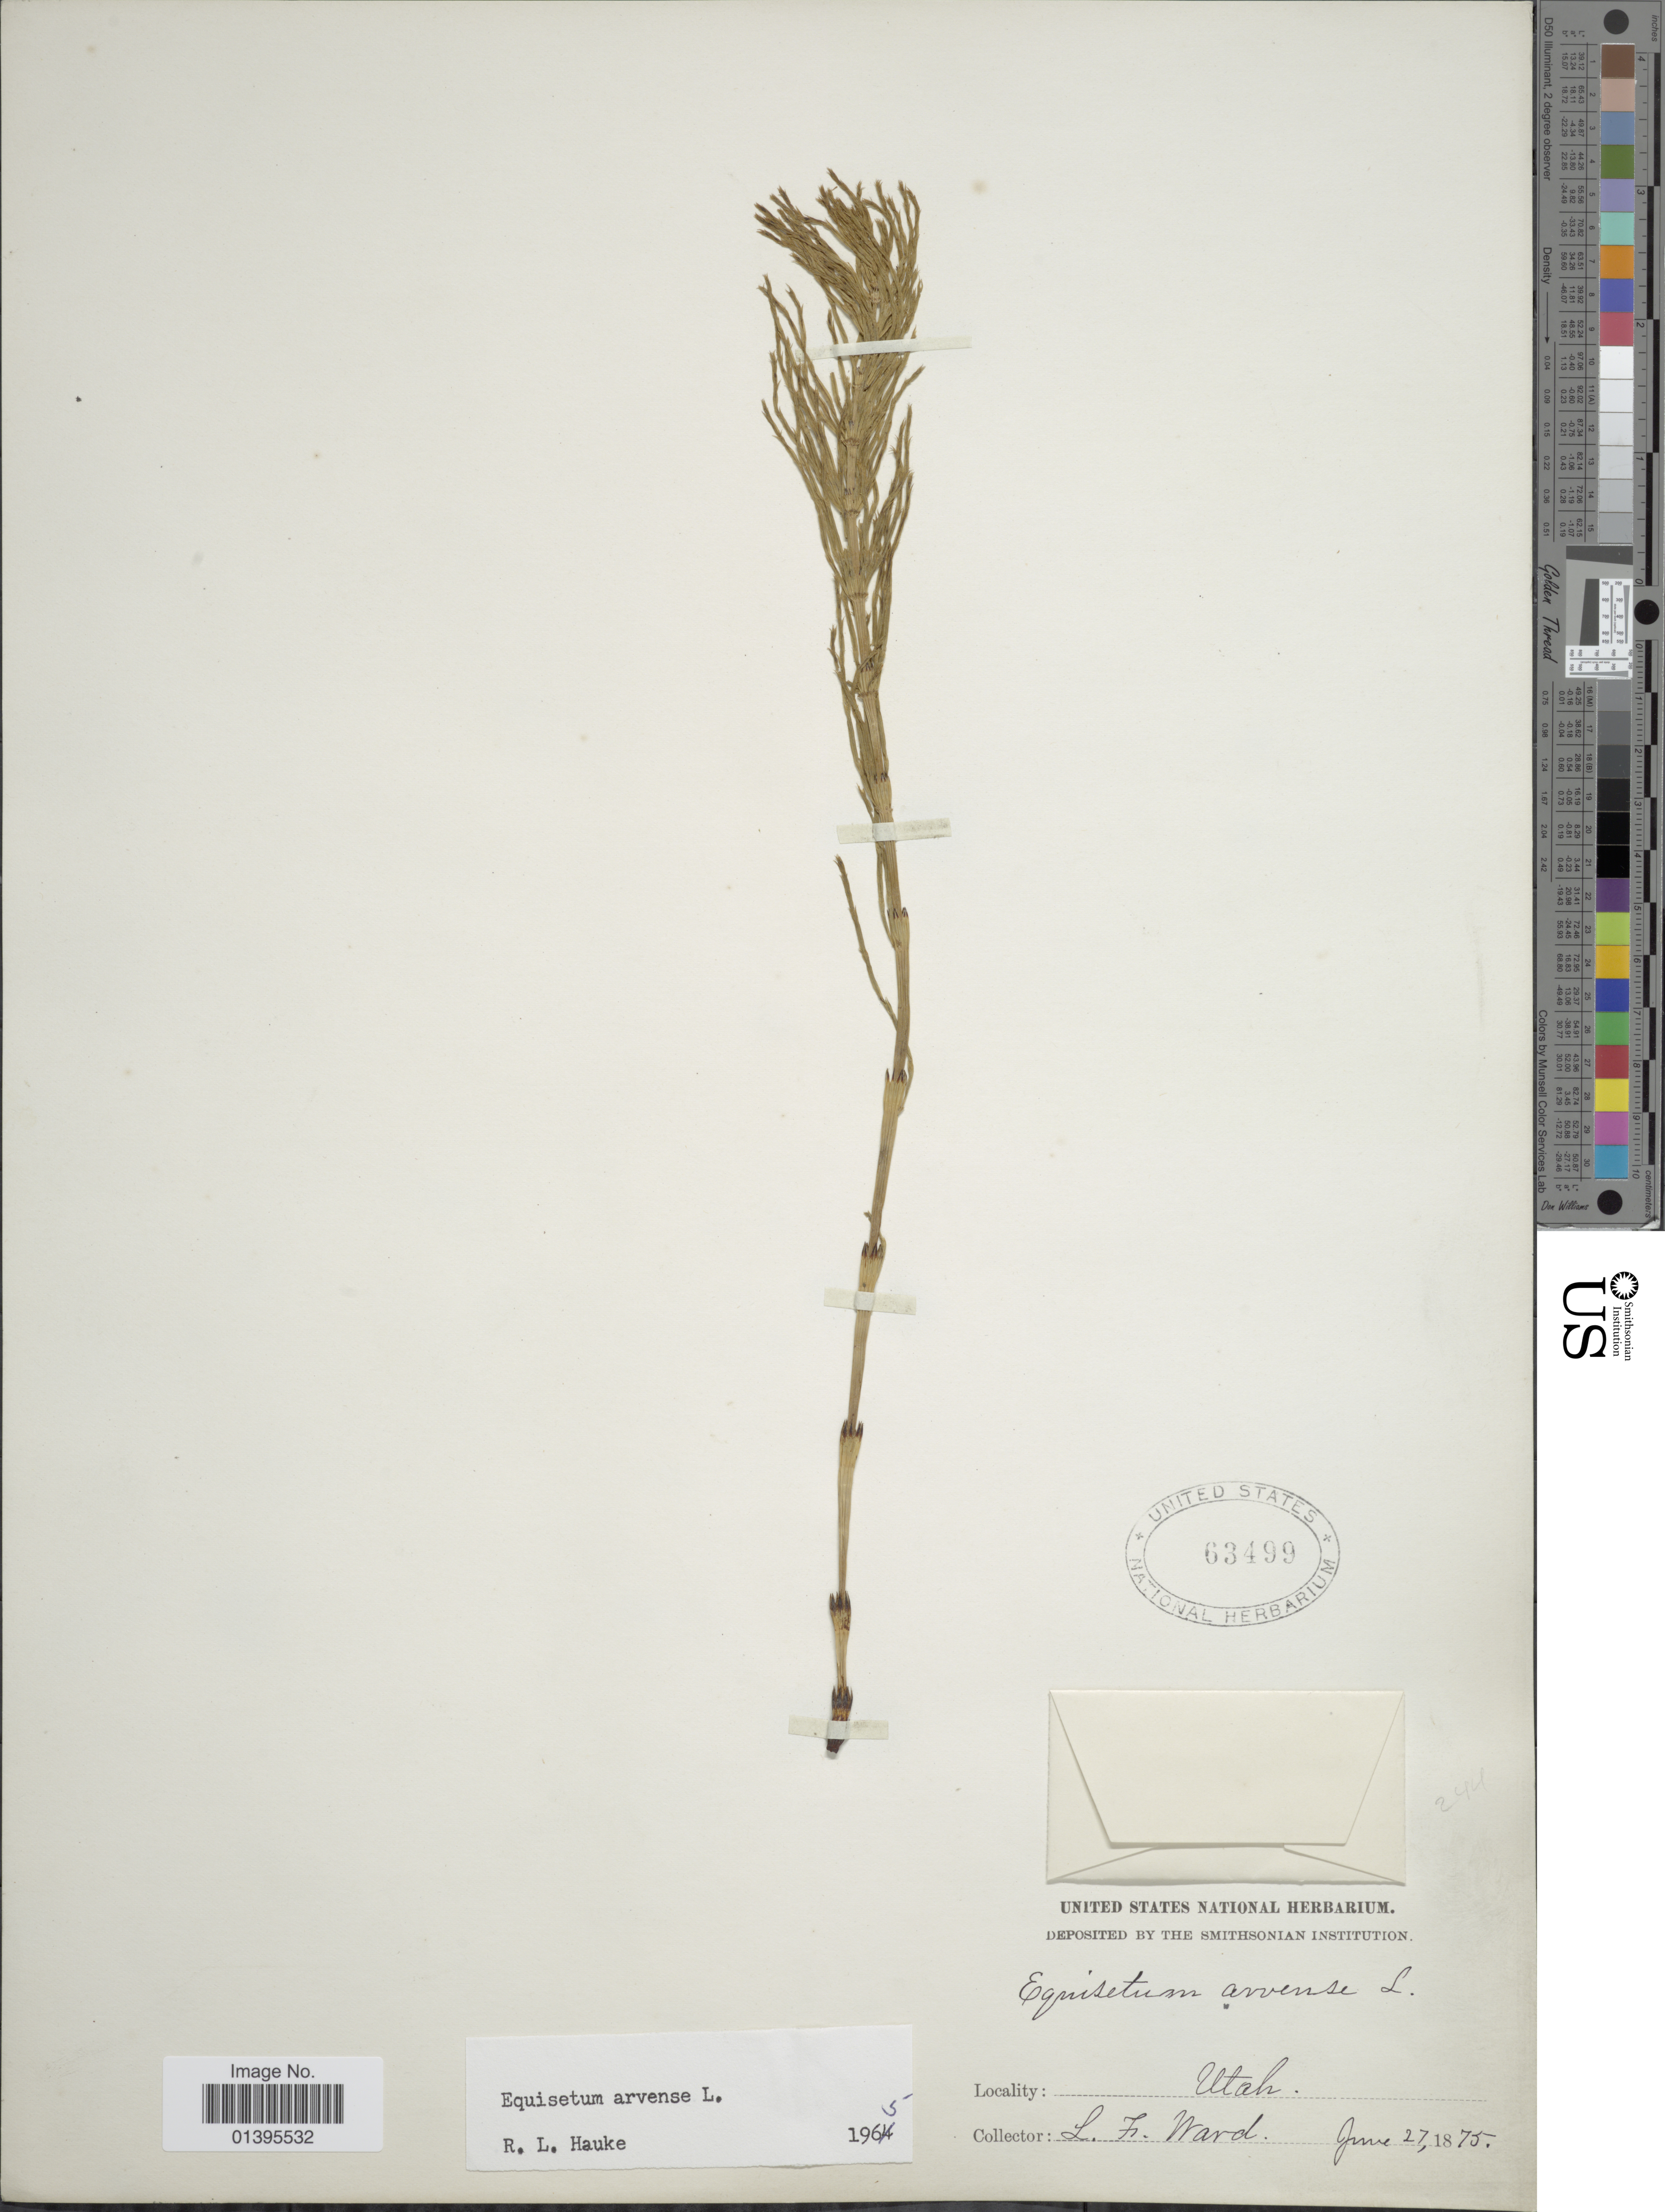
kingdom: Plantae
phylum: Tracheophyta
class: Polypodiopsida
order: Equisetales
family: Equisetaceae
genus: Equisetum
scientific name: Equisetum arvense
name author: L.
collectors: L. Ward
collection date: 1875-06-27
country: United States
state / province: Utah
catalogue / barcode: US 63499